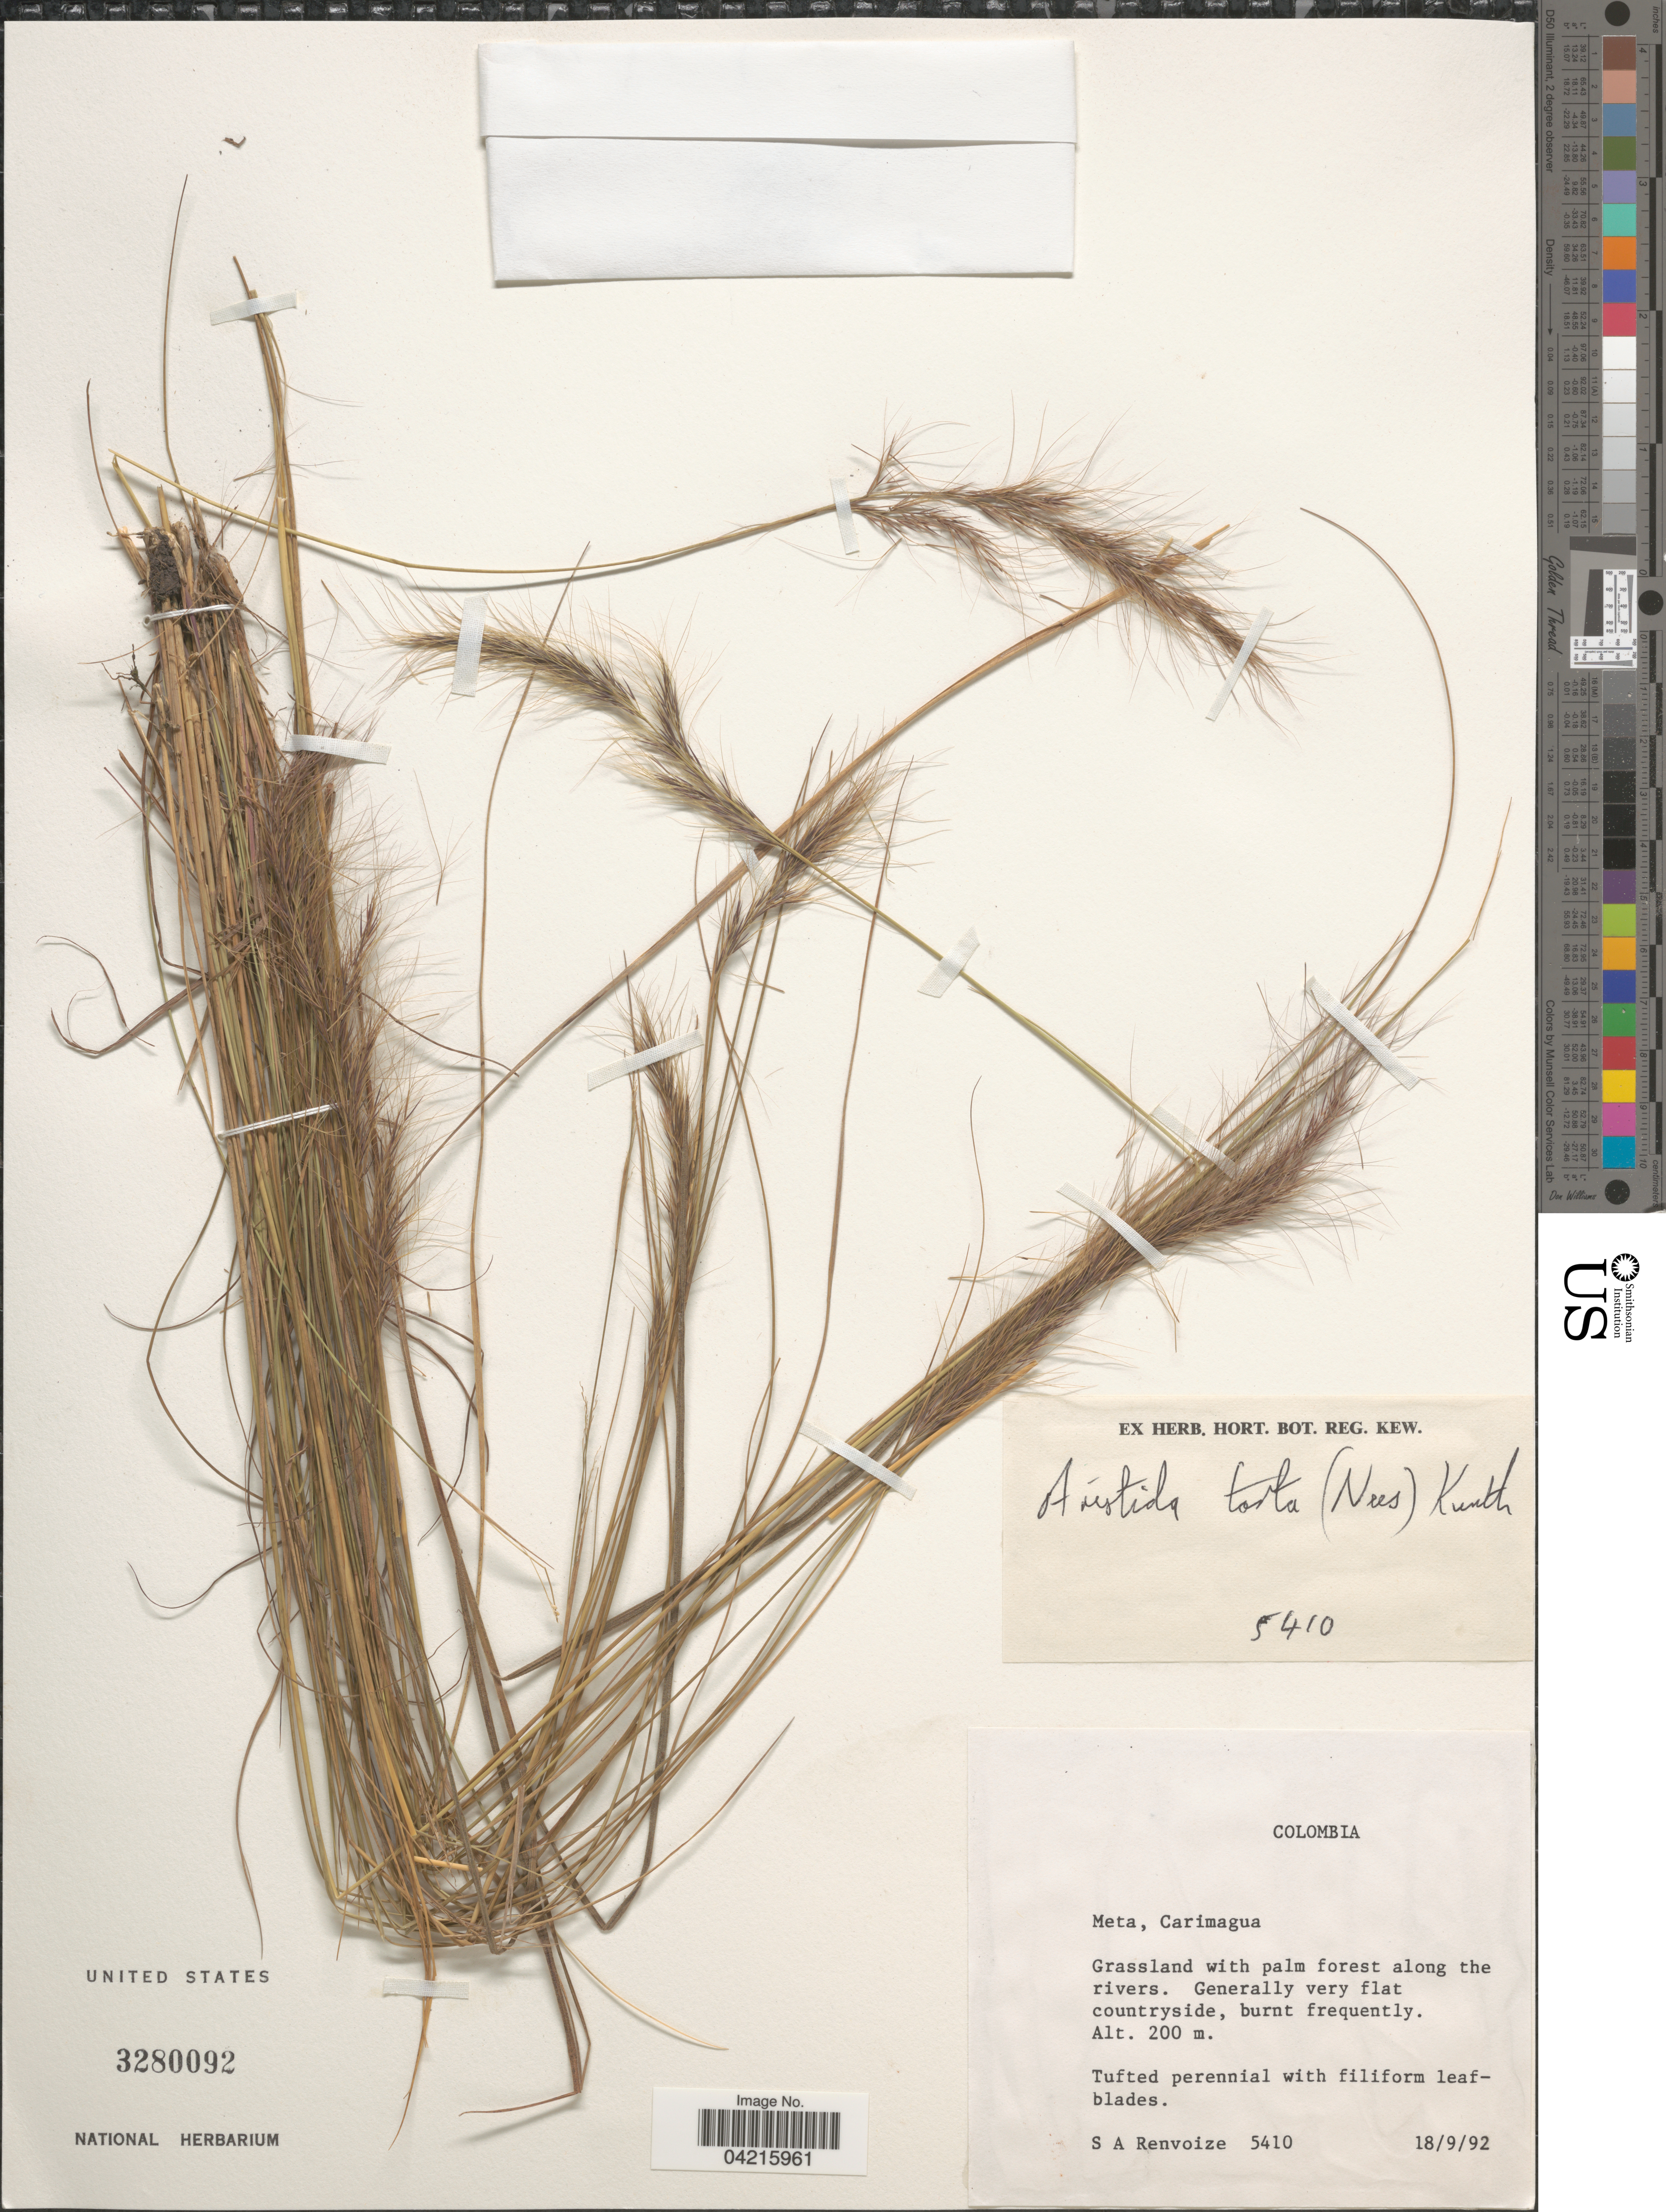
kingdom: Plantae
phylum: Tracheophyta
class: Liliopsida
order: Poales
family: Poaceae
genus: Aristida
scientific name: Aristida torta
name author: (Nees) Kunth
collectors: S. A. Renvoize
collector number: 5410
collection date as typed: Transcribed d/m/y: 18/9/92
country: Colombia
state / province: Meta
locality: Carimagua. Grassland with palm forest along the rivers.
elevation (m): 200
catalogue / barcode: US 3280092